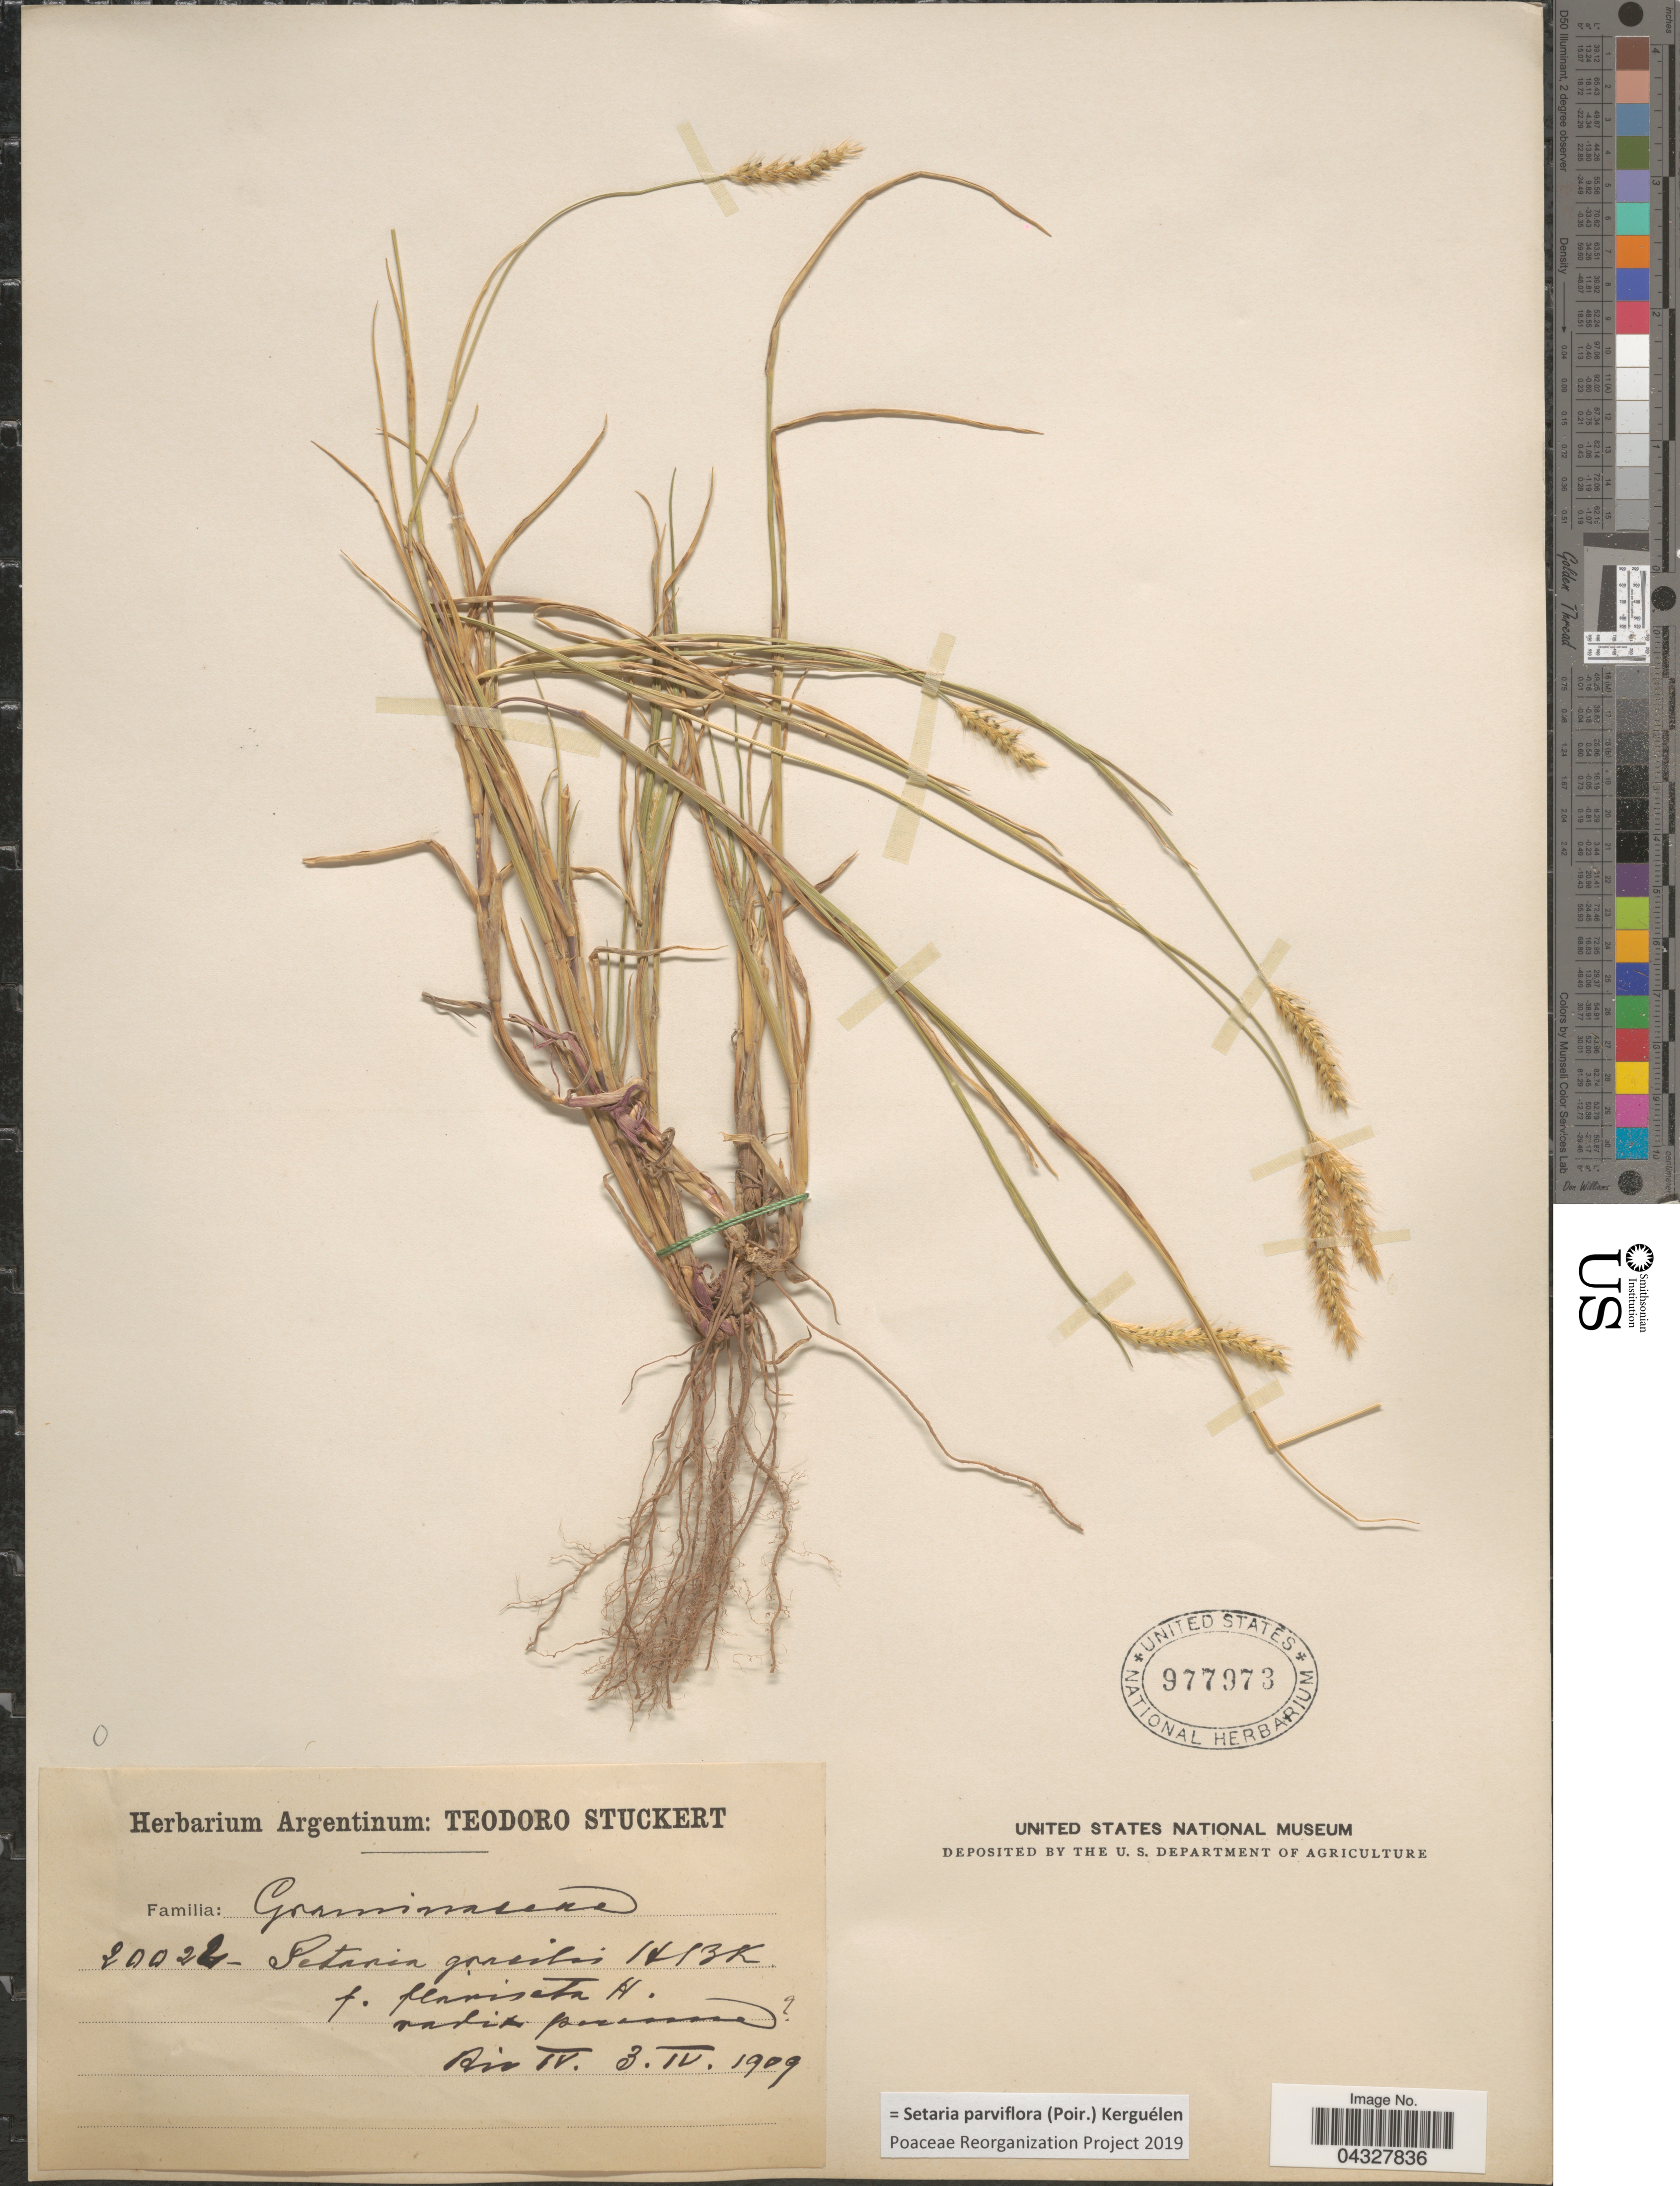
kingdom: Plantae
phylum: Tracheophyta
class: Liliopsida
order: Poales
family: Poaceae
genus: Setaria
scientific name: Setaria parviflora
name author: (Poir.) Kerguélen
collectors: T. Stuckert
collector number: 20022*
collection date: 1909-04-03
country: Argentina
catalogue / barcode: US 977973